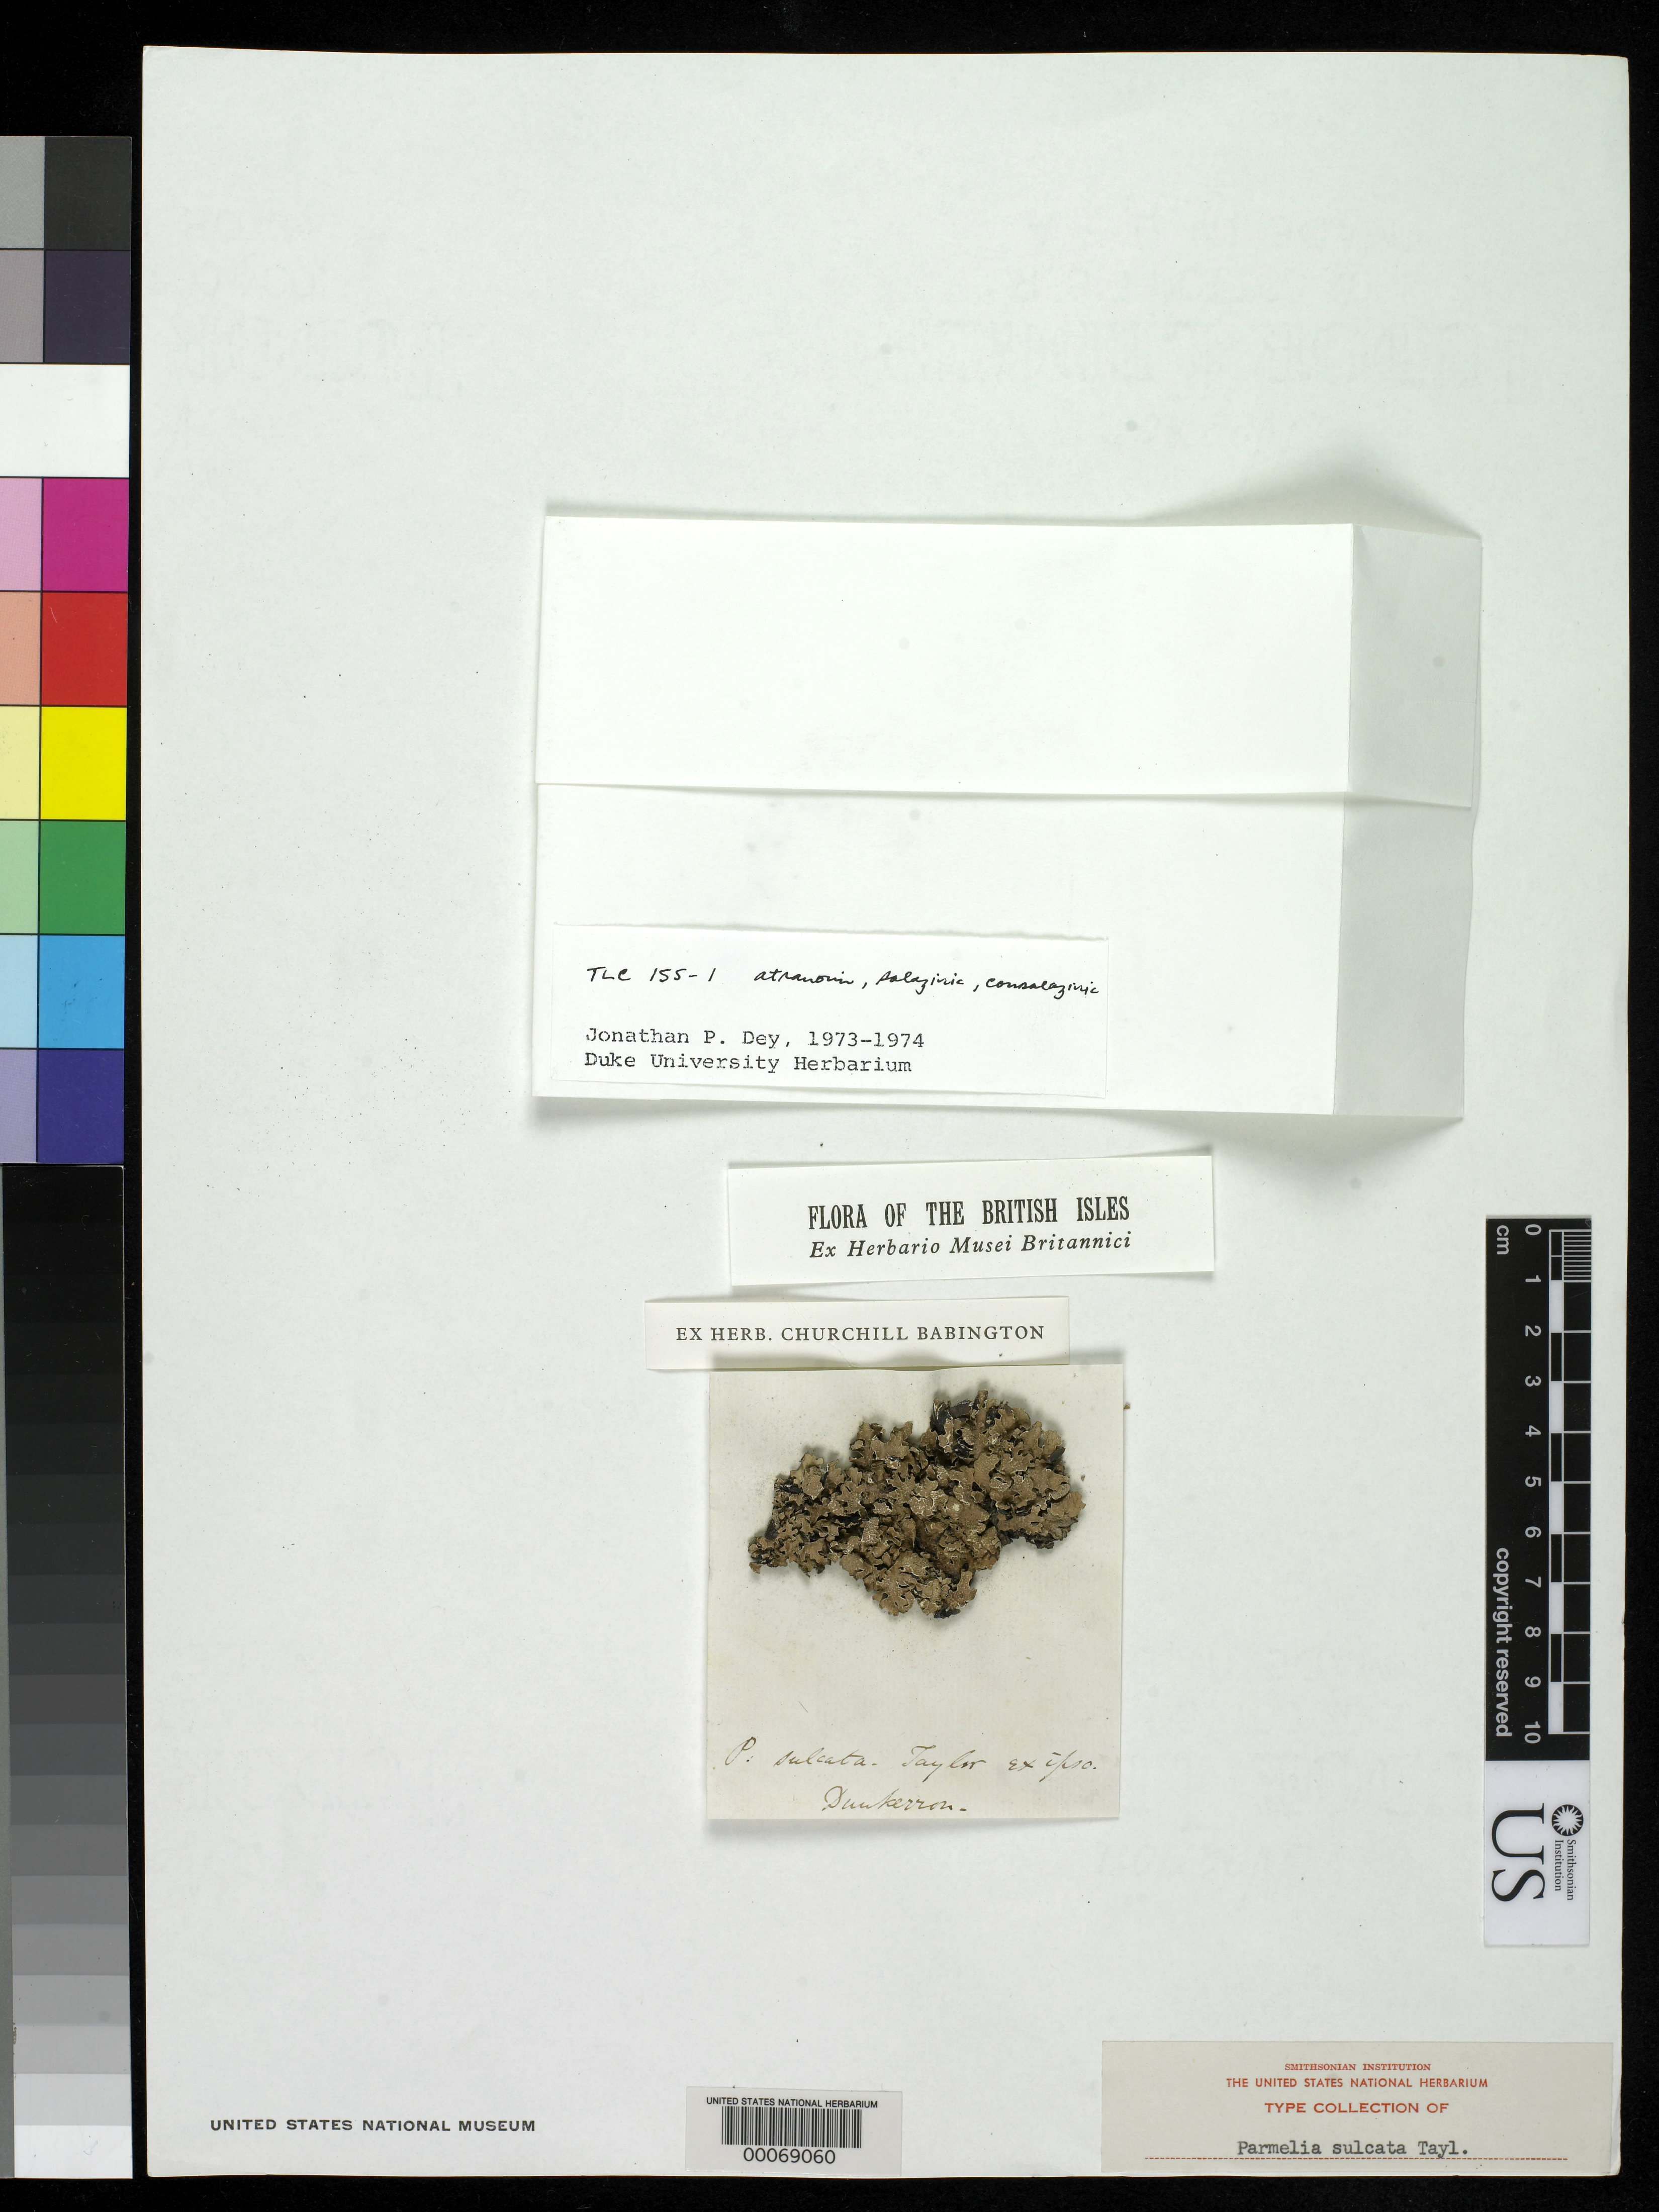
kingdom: Fungi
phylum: Ascomycota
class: Lecanoromycetes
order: Lecanorales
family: Parmeliaceae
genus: Parmelia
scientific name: Parmelia sulcata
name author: T. Taylor in J. Mackay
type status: Isolectotype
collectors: -- Taylor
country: Ireland